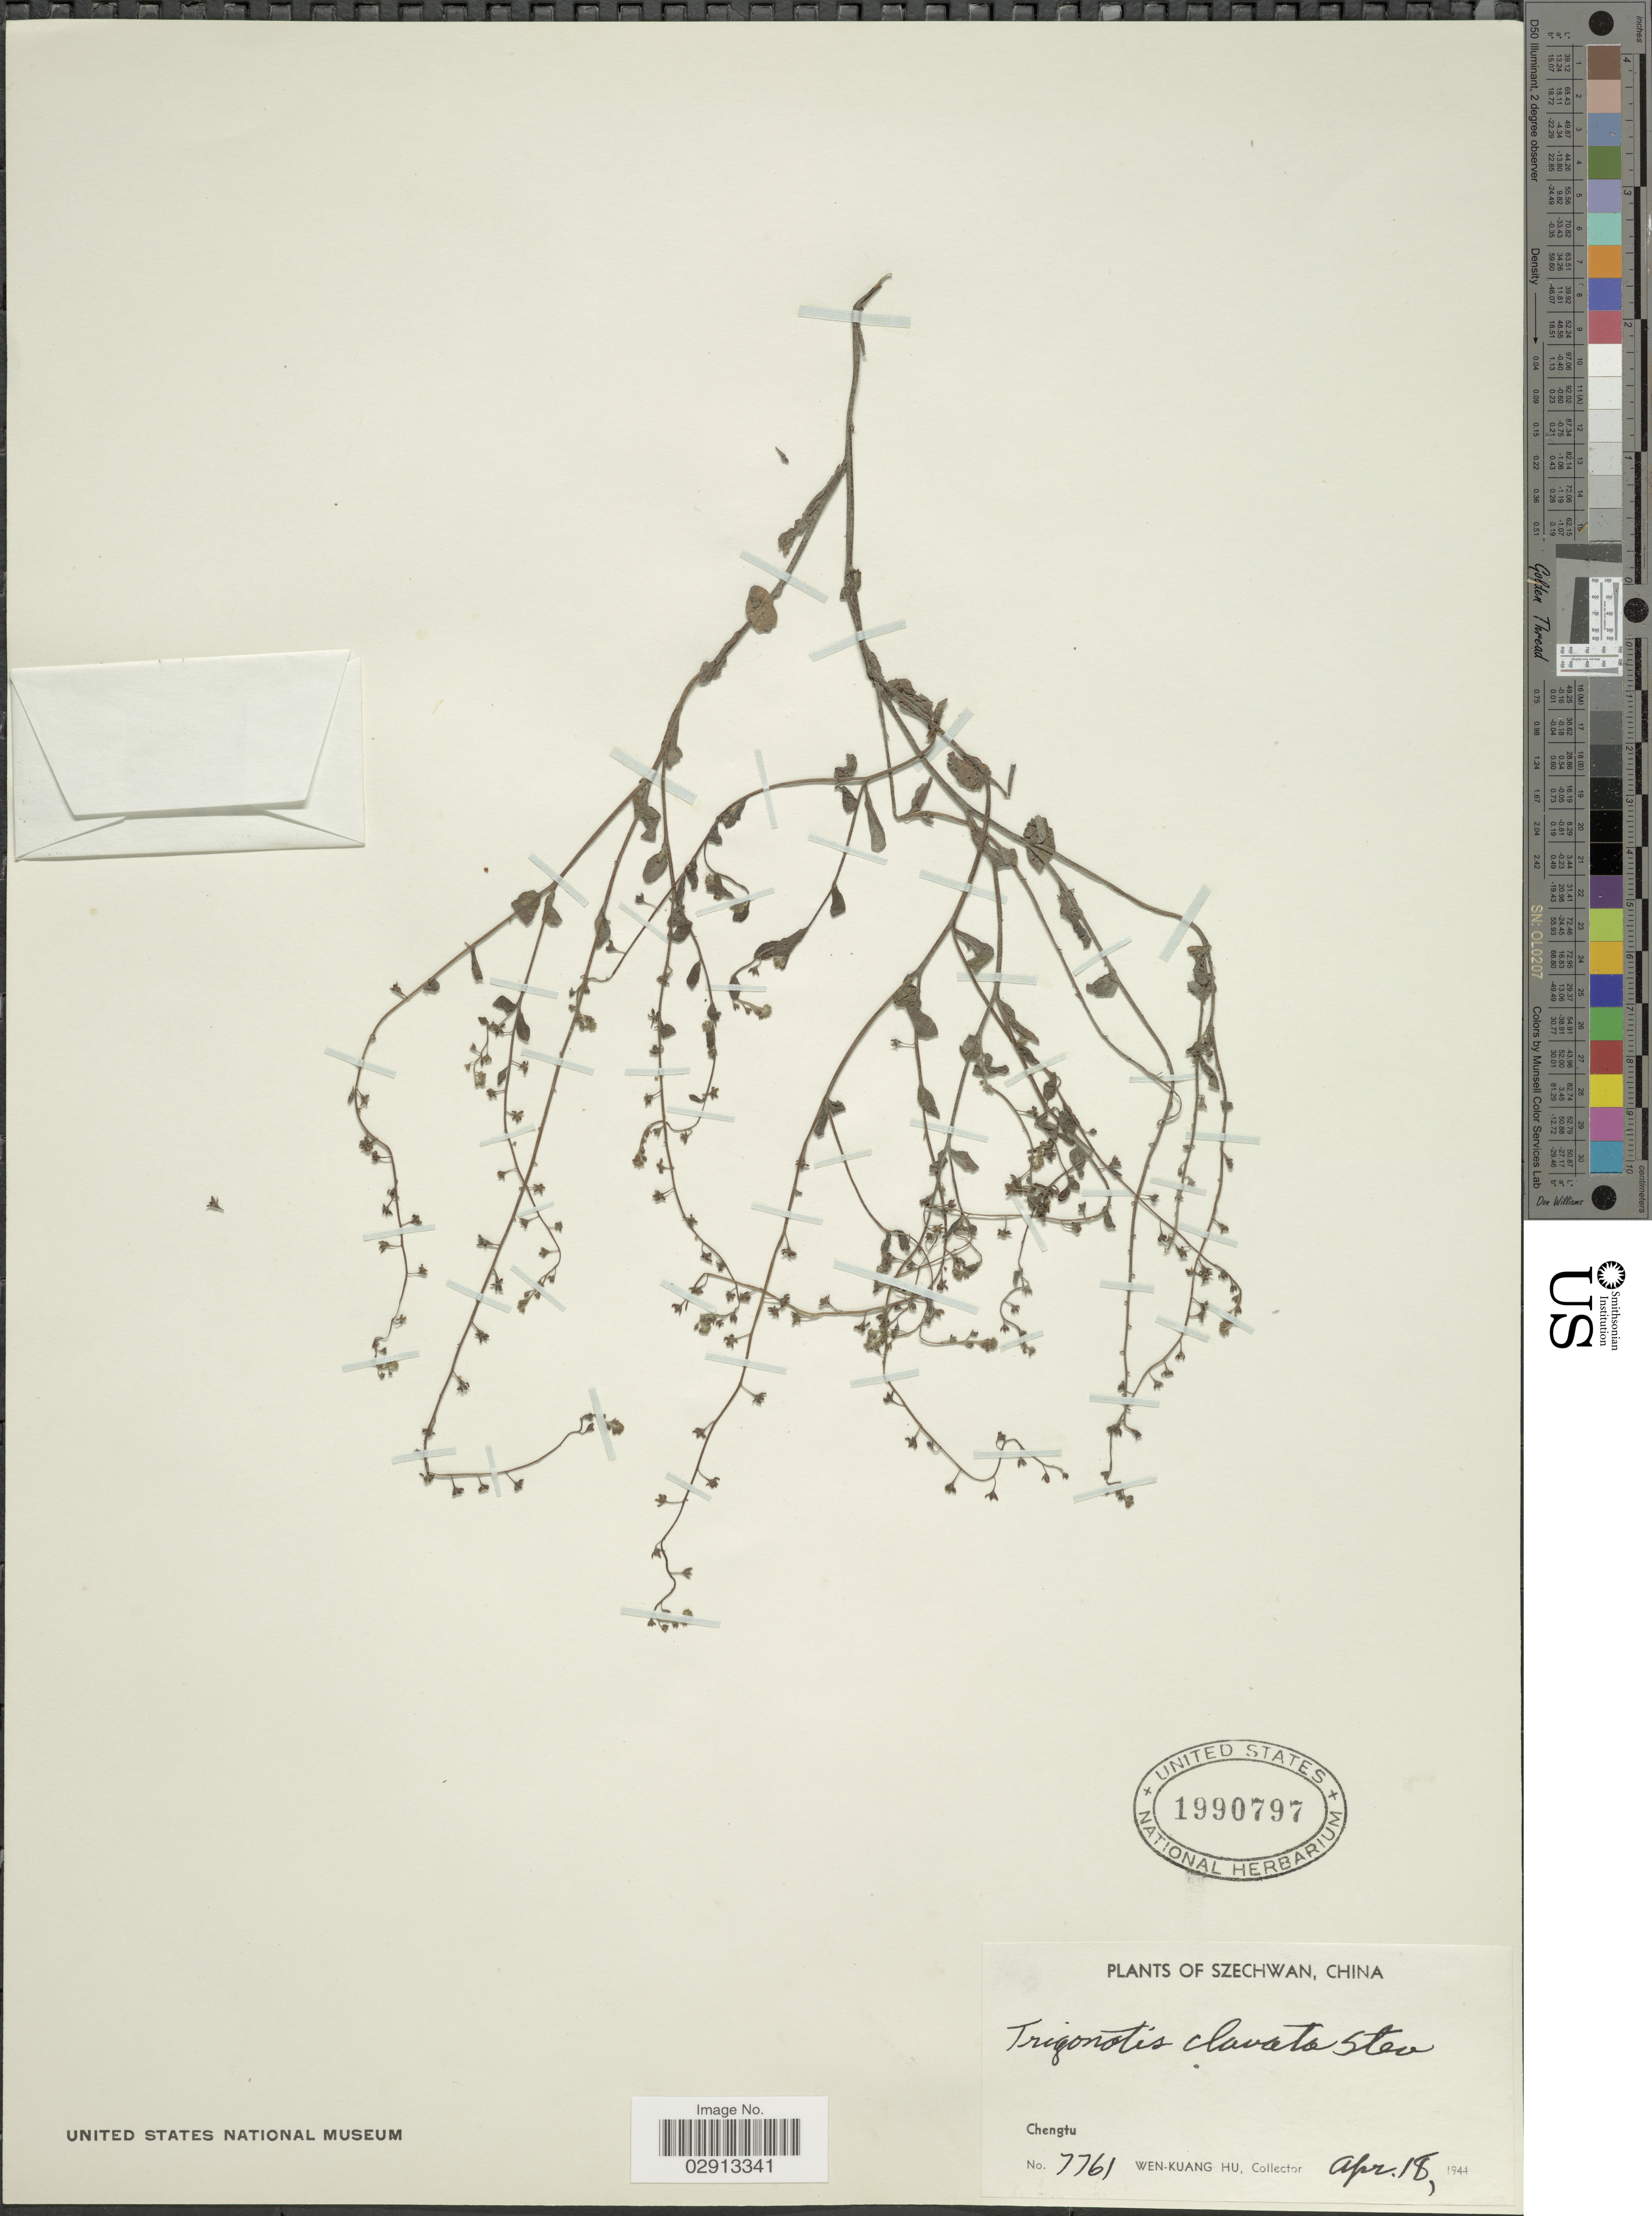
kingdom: Plantae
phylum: Tracheophyta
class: Magnoliopsida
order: Boraginales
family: Boraginaceae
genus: Trigonotis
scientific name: Trigonotis clavata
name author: Steven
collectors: W. K. Hu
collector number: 7761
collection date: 1944-04-18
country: China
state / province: Sichuan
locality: Szechwan. Chengtu.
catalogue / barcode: US 1990797